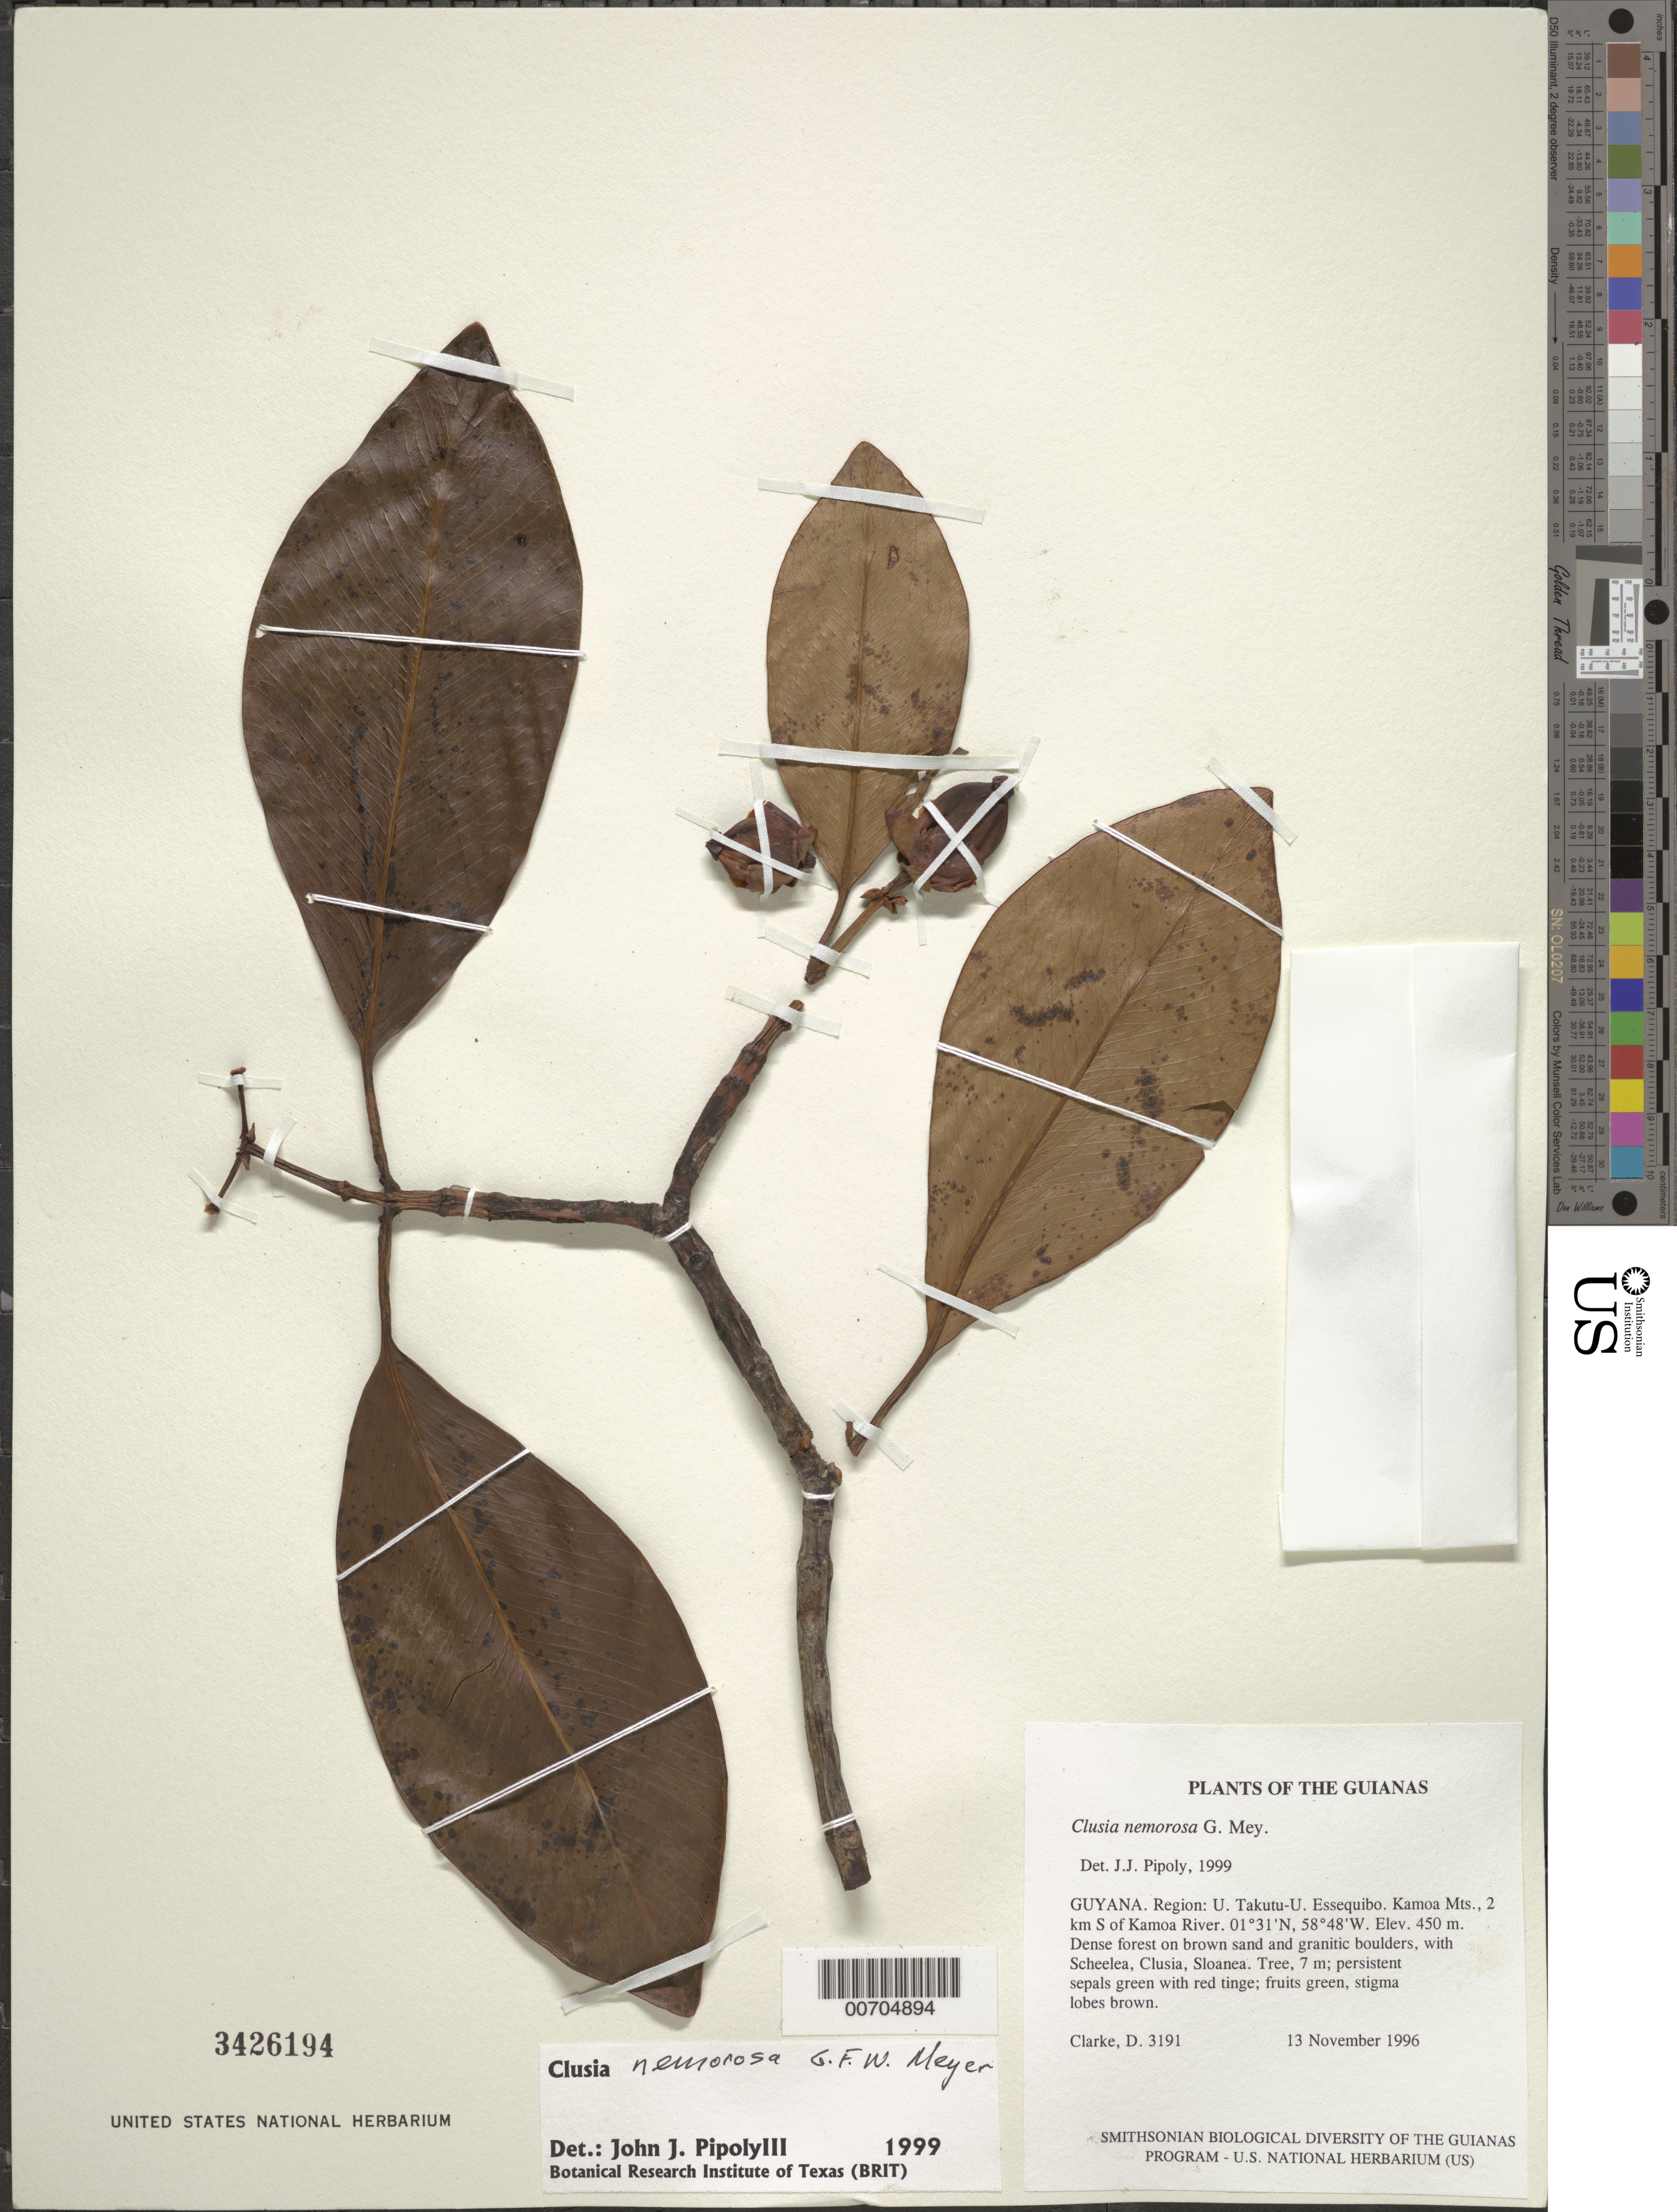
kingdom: Plantae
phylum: Tracheophyta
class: Magnoliopsida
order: Malpighiales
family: Clusiaceae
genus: Clusia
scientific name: Clusia nemorosa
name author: G. Mey.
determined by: Pipoly, J. J., III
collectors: H. D. Clarke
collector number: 3191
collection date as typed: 13 November 1996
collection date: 1996-11-13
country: Guyana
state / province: U. Takutu-U. Essequibo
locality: Kamoa Mts., 2 km S of Kamoa River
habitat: Dense forest on brown sand and granitic boulders, with Scheelea, Clusia, Sloanea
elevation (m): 450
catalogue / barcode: US 3426194